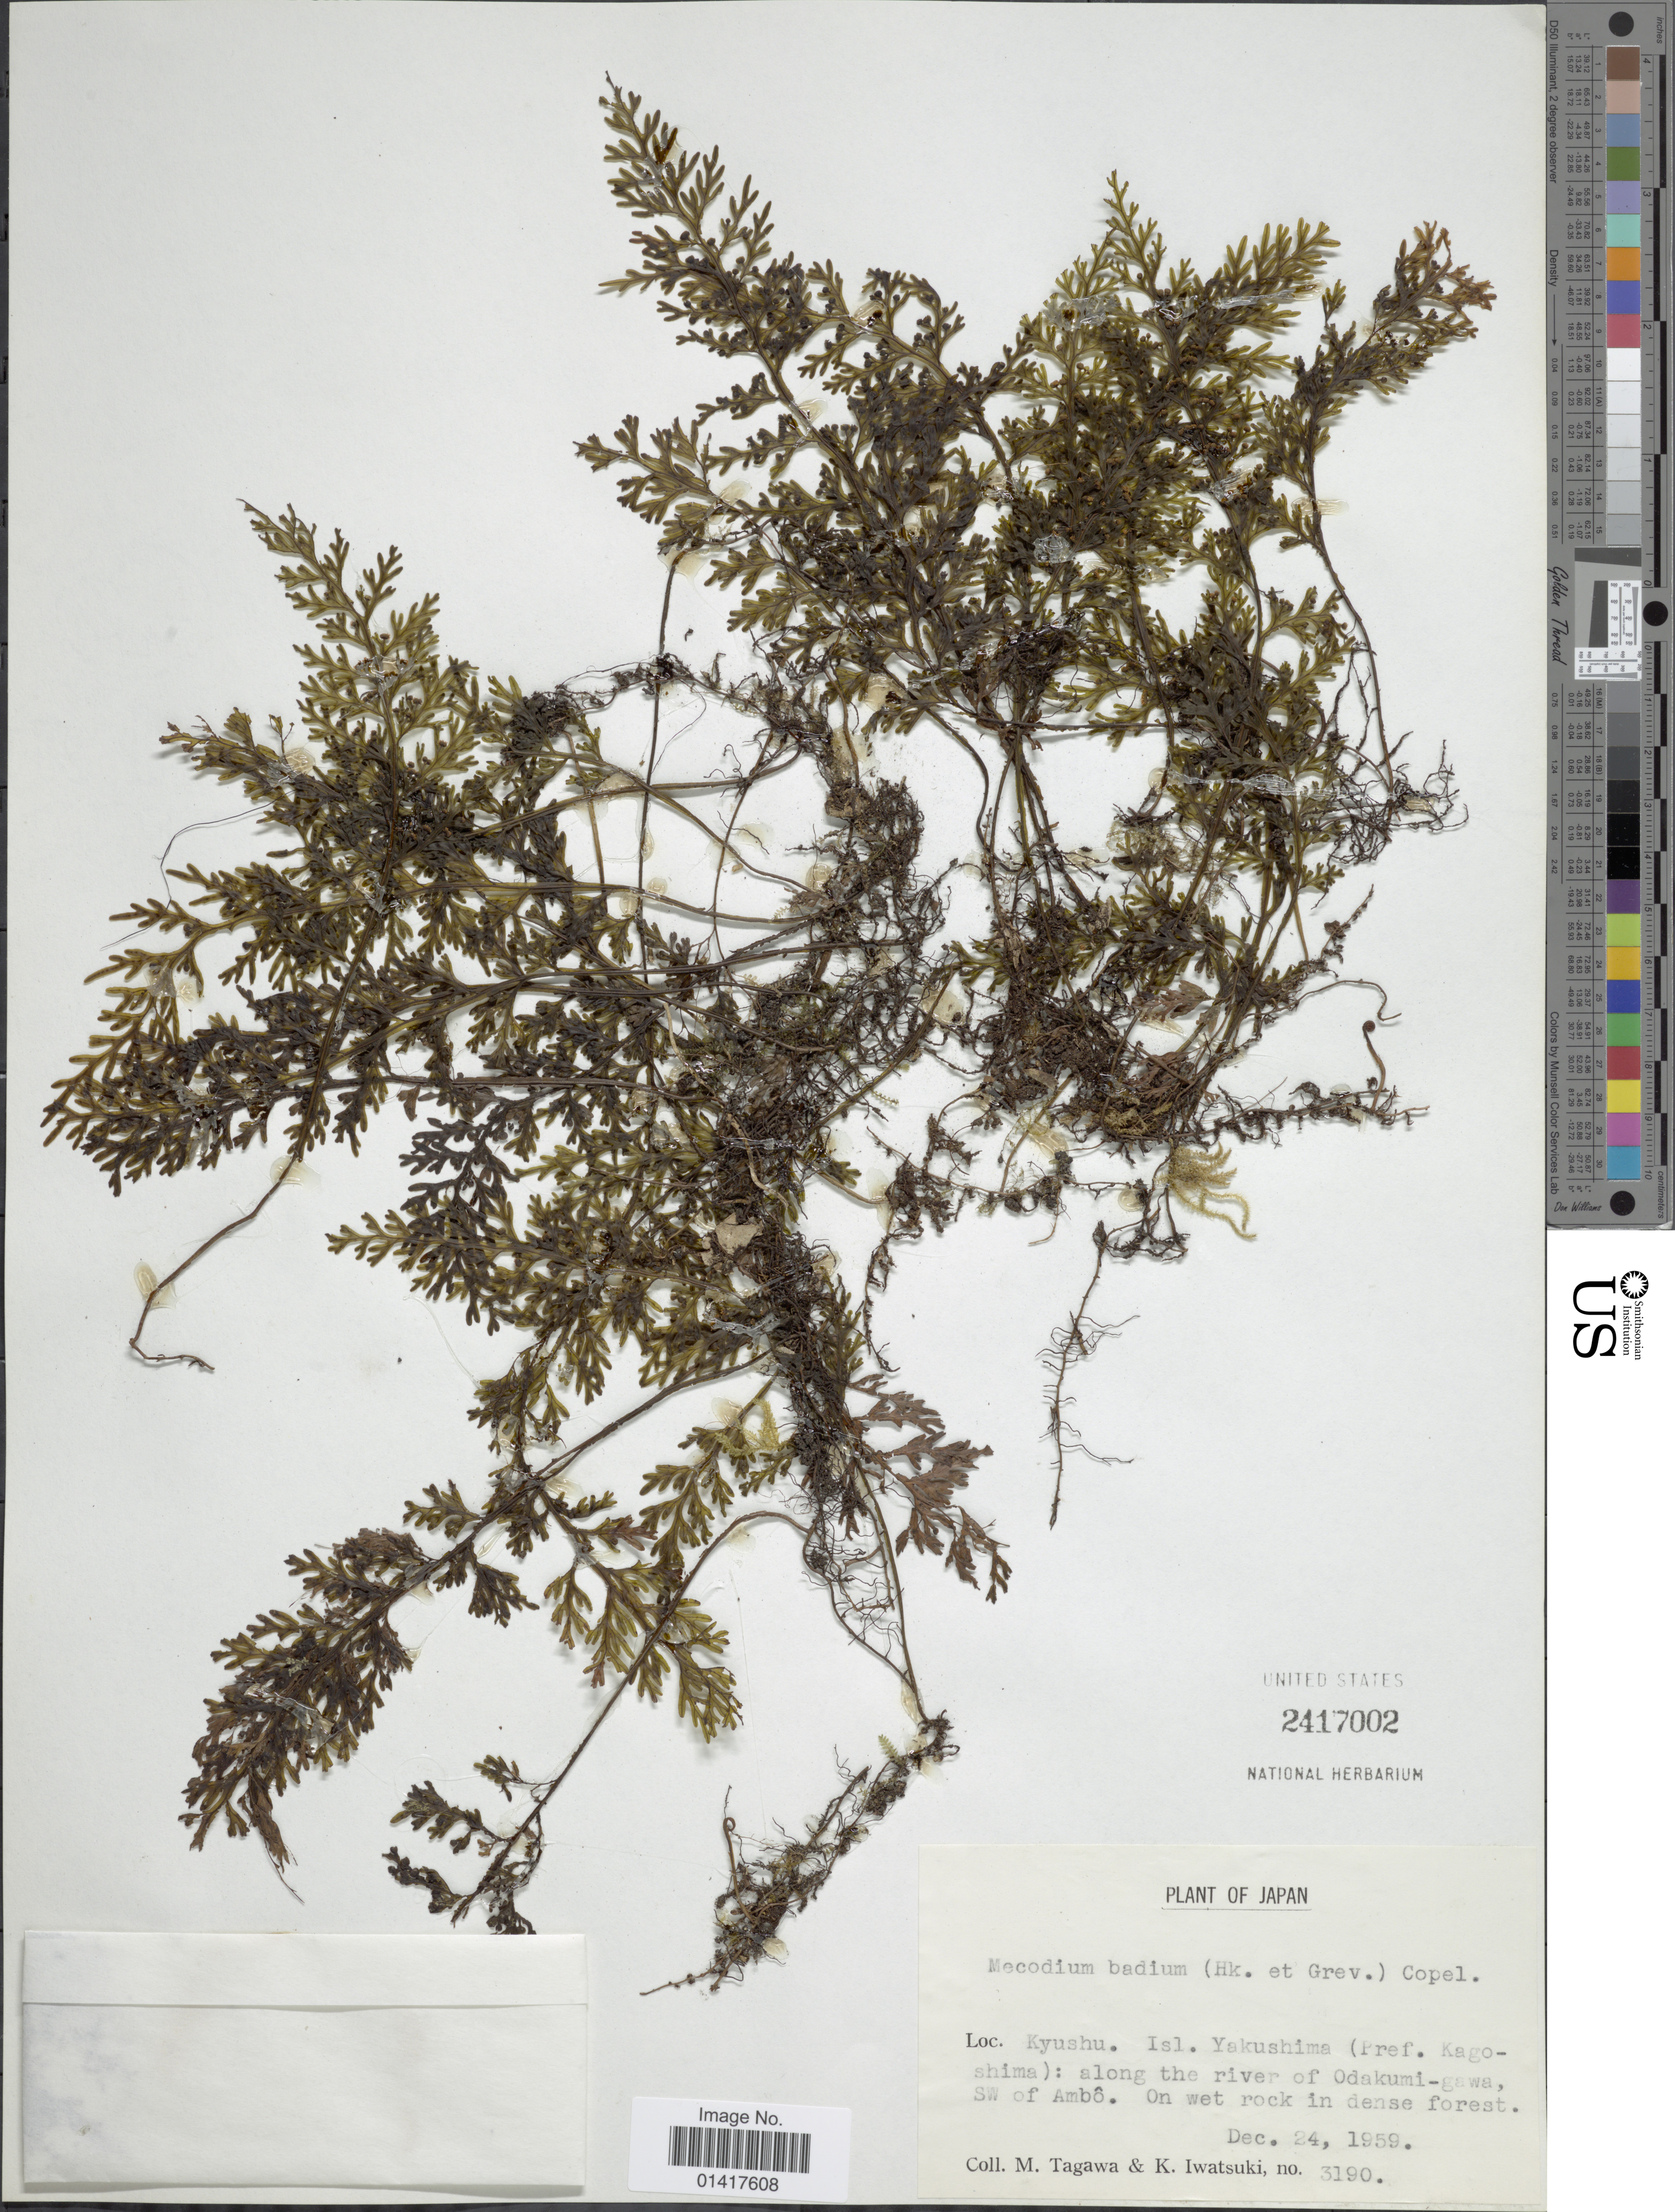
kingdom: Plantae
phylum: Tracheophyta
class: Polypodiopsida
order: Hymenophyllales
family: Hymenophyllaceae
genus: Hymenophyllum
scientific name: Hymenophyllum badium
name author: Hook. & Grev.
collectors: M. Tagawa & K. Iwatsuki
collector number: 3190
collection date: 1959-12-24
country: Japan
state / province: Kagosima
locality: Kyushu. Isl. Yakushima (Pref. Kagoshima) : along the river of Odakumi-gawa, SW of Ambo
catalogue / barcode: US 2417002